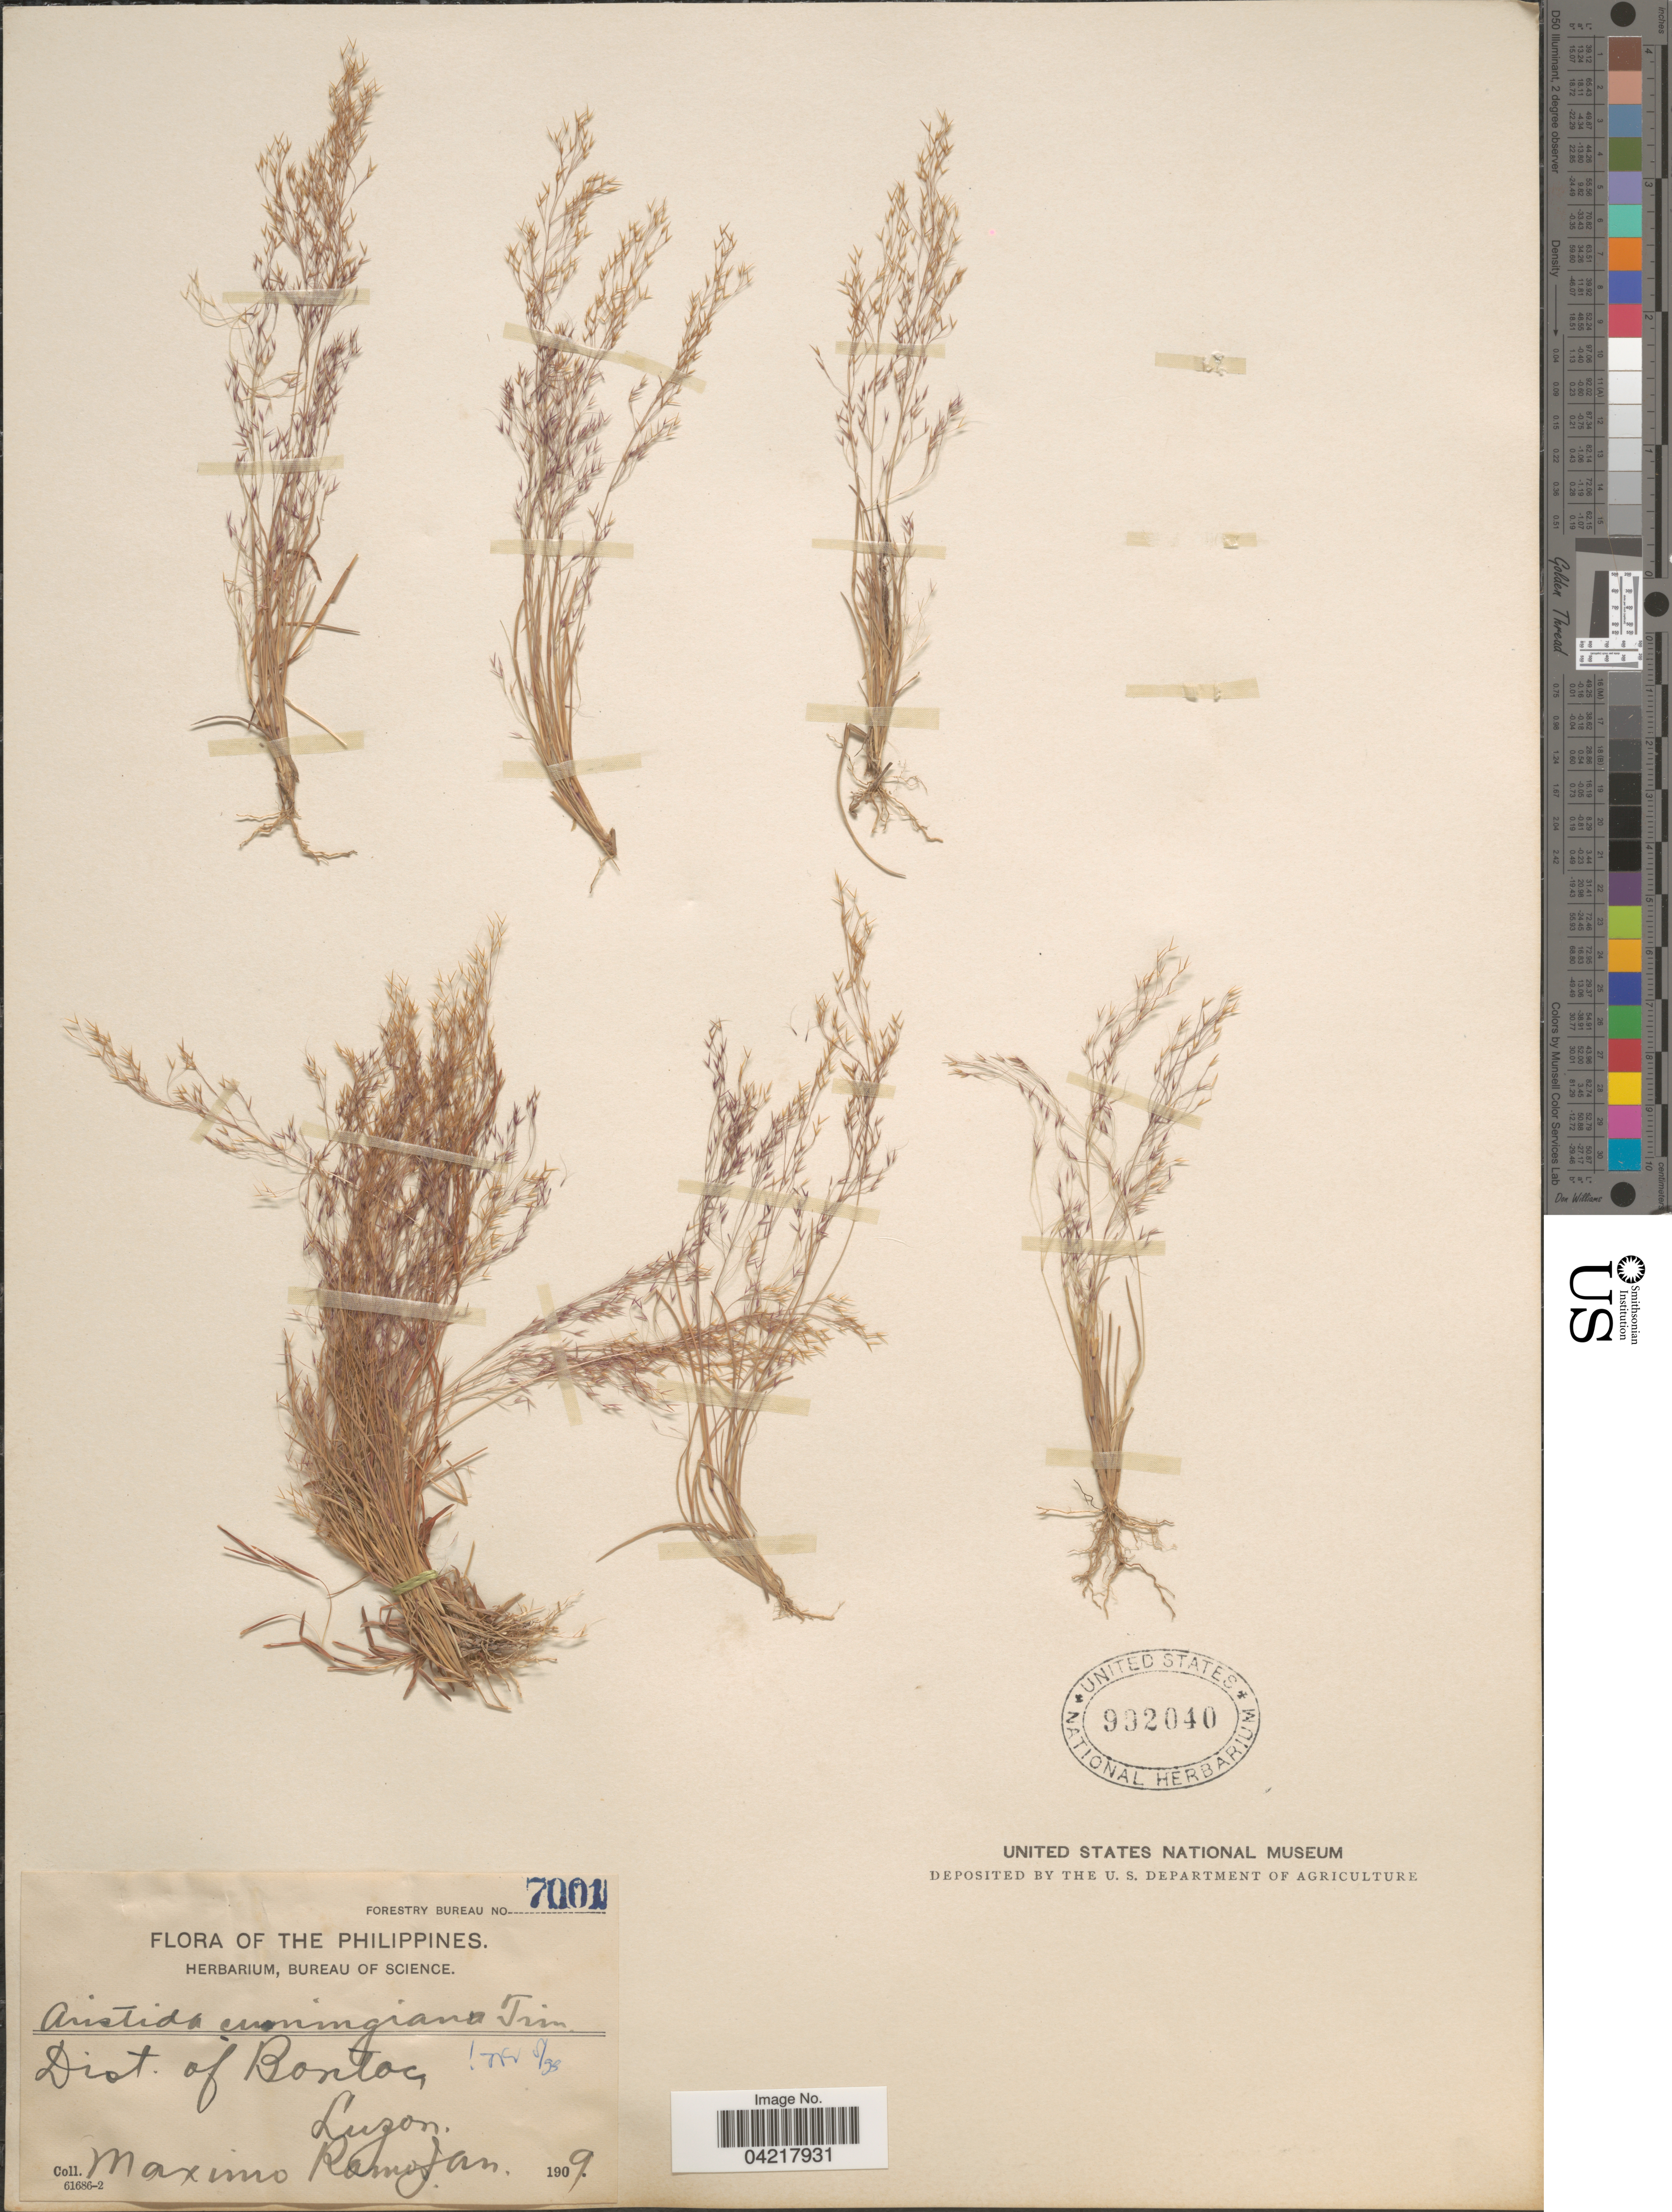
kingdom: Plantae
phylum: Tracheophyta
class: Liliopsida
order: Poales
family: Poaceae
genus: Aristida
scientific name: Aristida cumingiana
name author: Trin. & Rupr.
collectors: M. Ramos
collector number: Forestry Bureau 7001*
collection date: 1909-01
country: Philippines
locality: Dist. of Bontoc, Luzon.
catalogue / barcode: US 992040